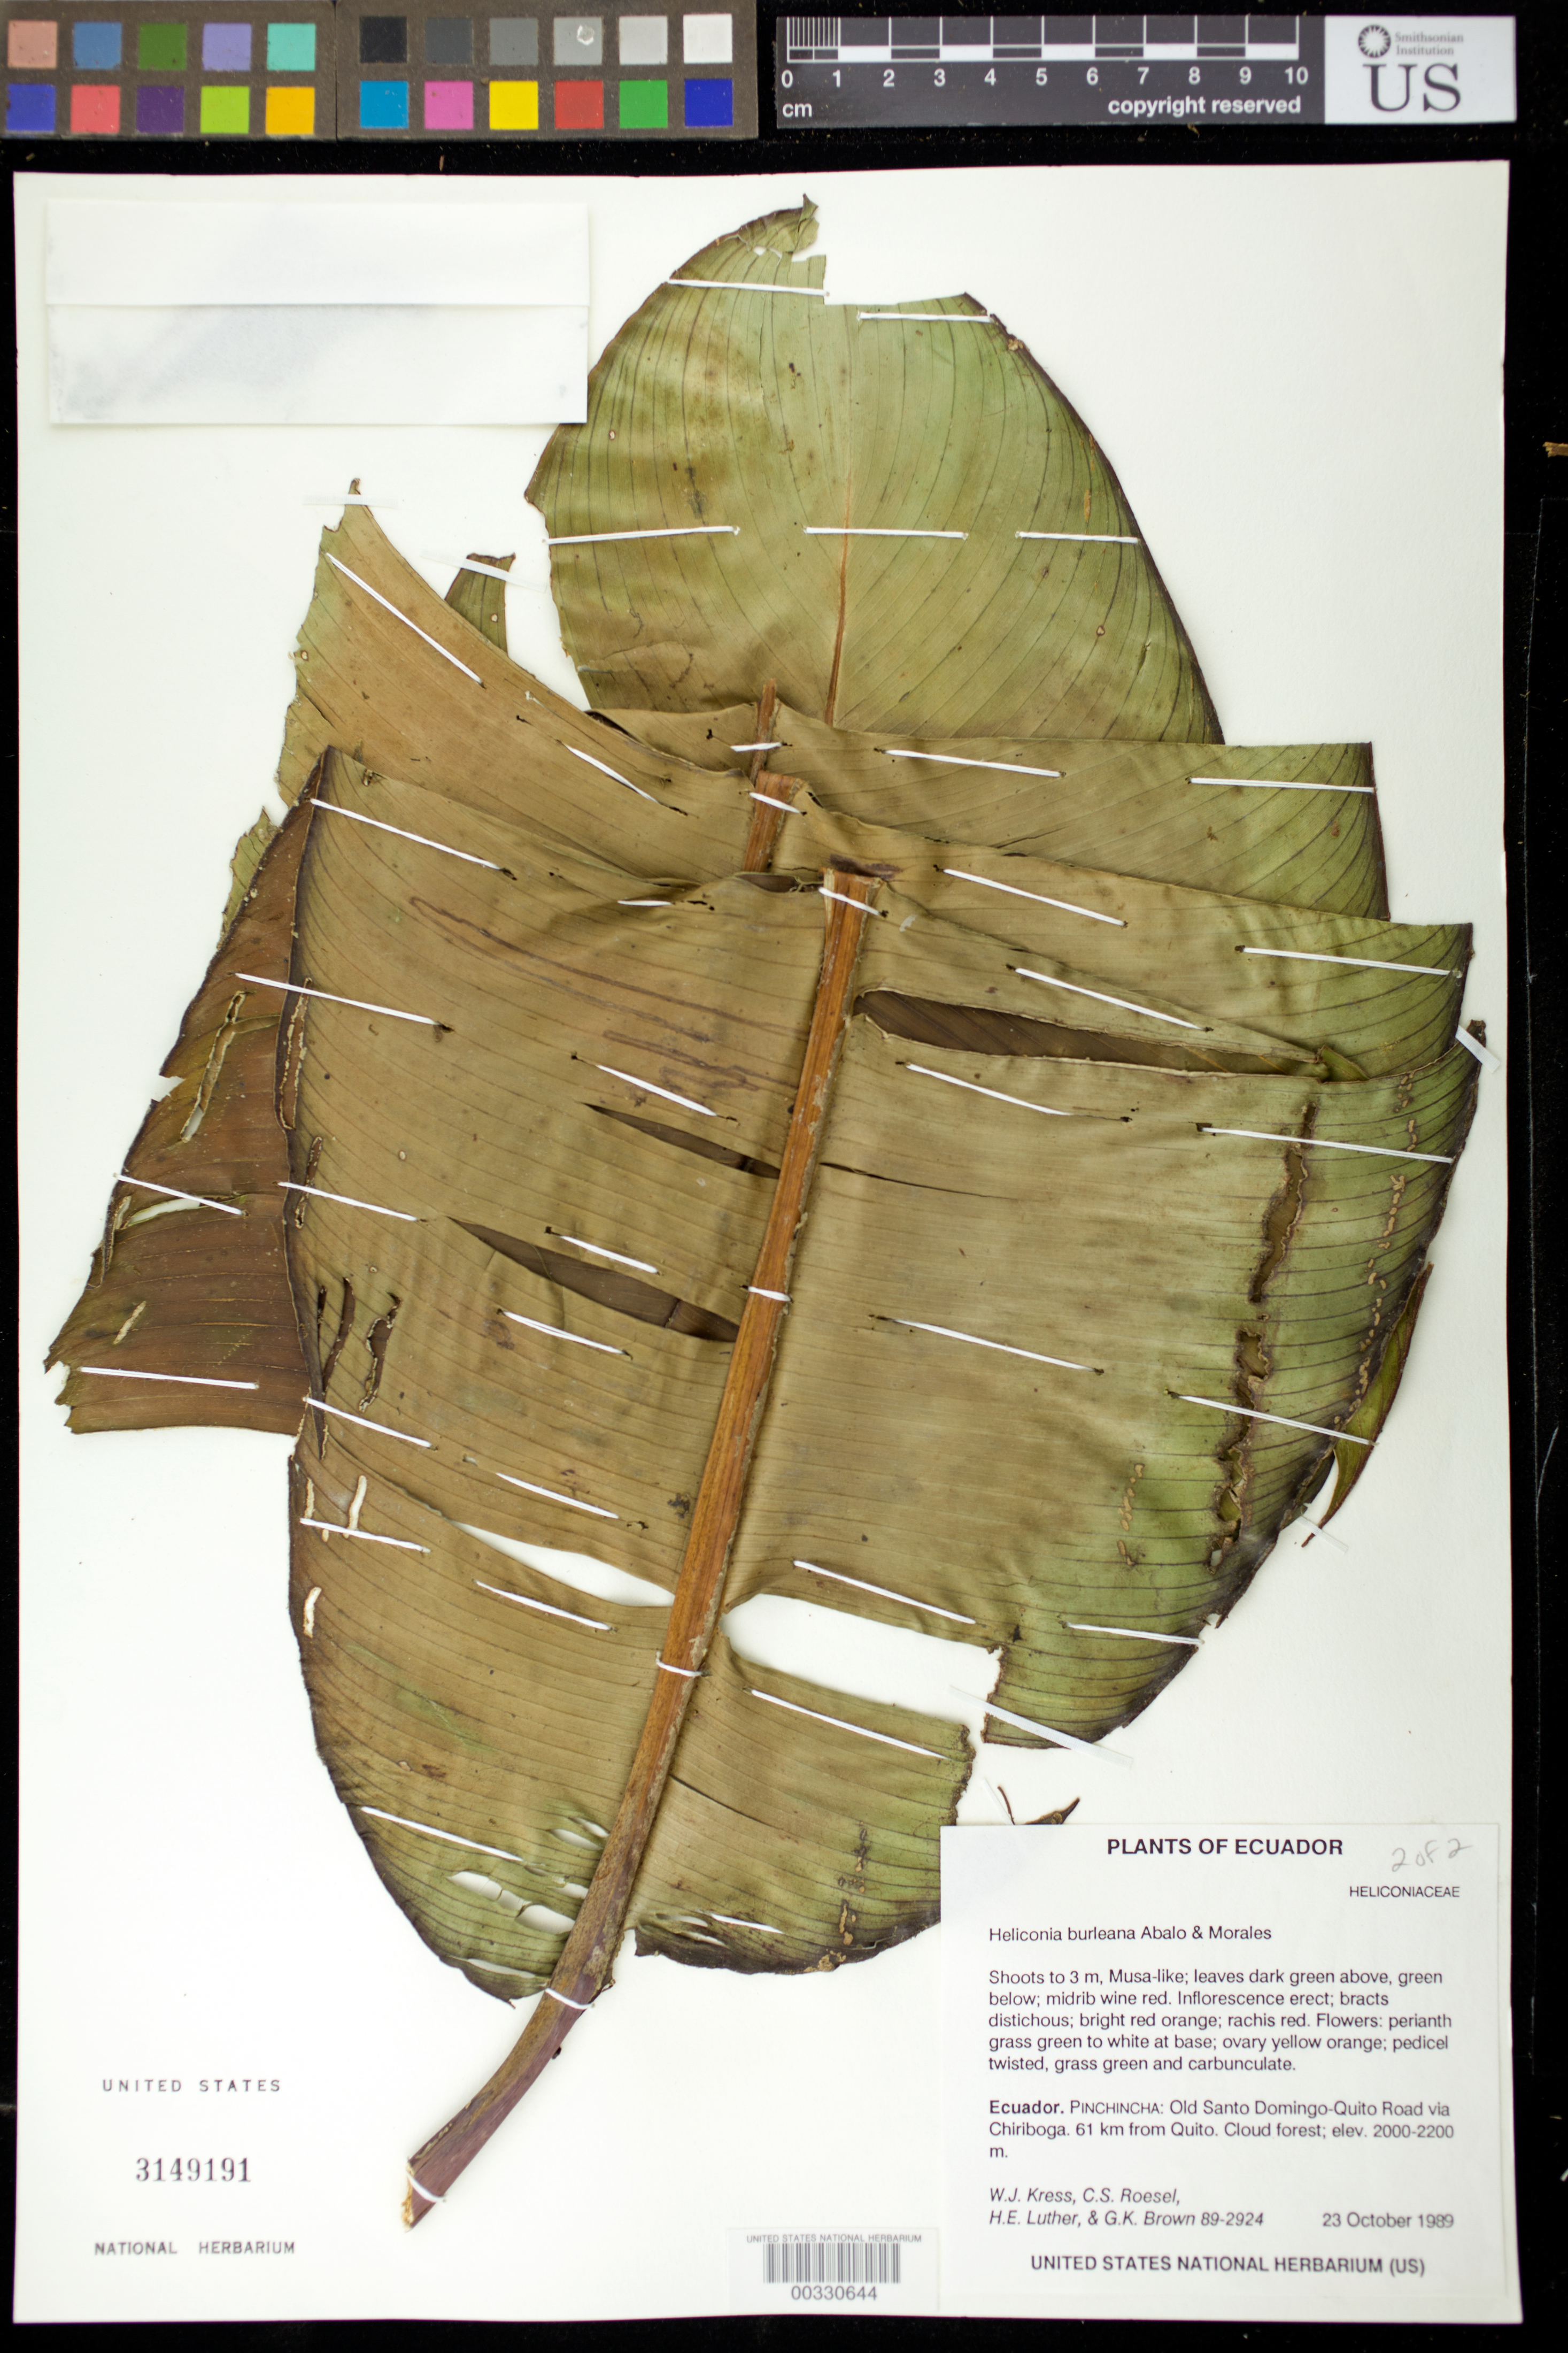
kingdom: Plantae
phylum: Tracheophyta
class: Liliopsida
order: Zingiberales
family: Heliconiaceae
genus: Heliconia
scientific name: Heliconia burleana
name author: Abalo & G. Morales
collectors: W. J. Kress, C. S. Roesel, Harry E. Luther & G. K. Brown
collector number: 89-2924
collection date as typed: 23 Oct 1989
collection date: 1989-10-23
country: Ecuador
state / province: Pichincha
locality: Old Santo Domingo-quito road via chiriboga, 61 km from quito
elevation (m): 2000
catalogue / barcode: US 3149191